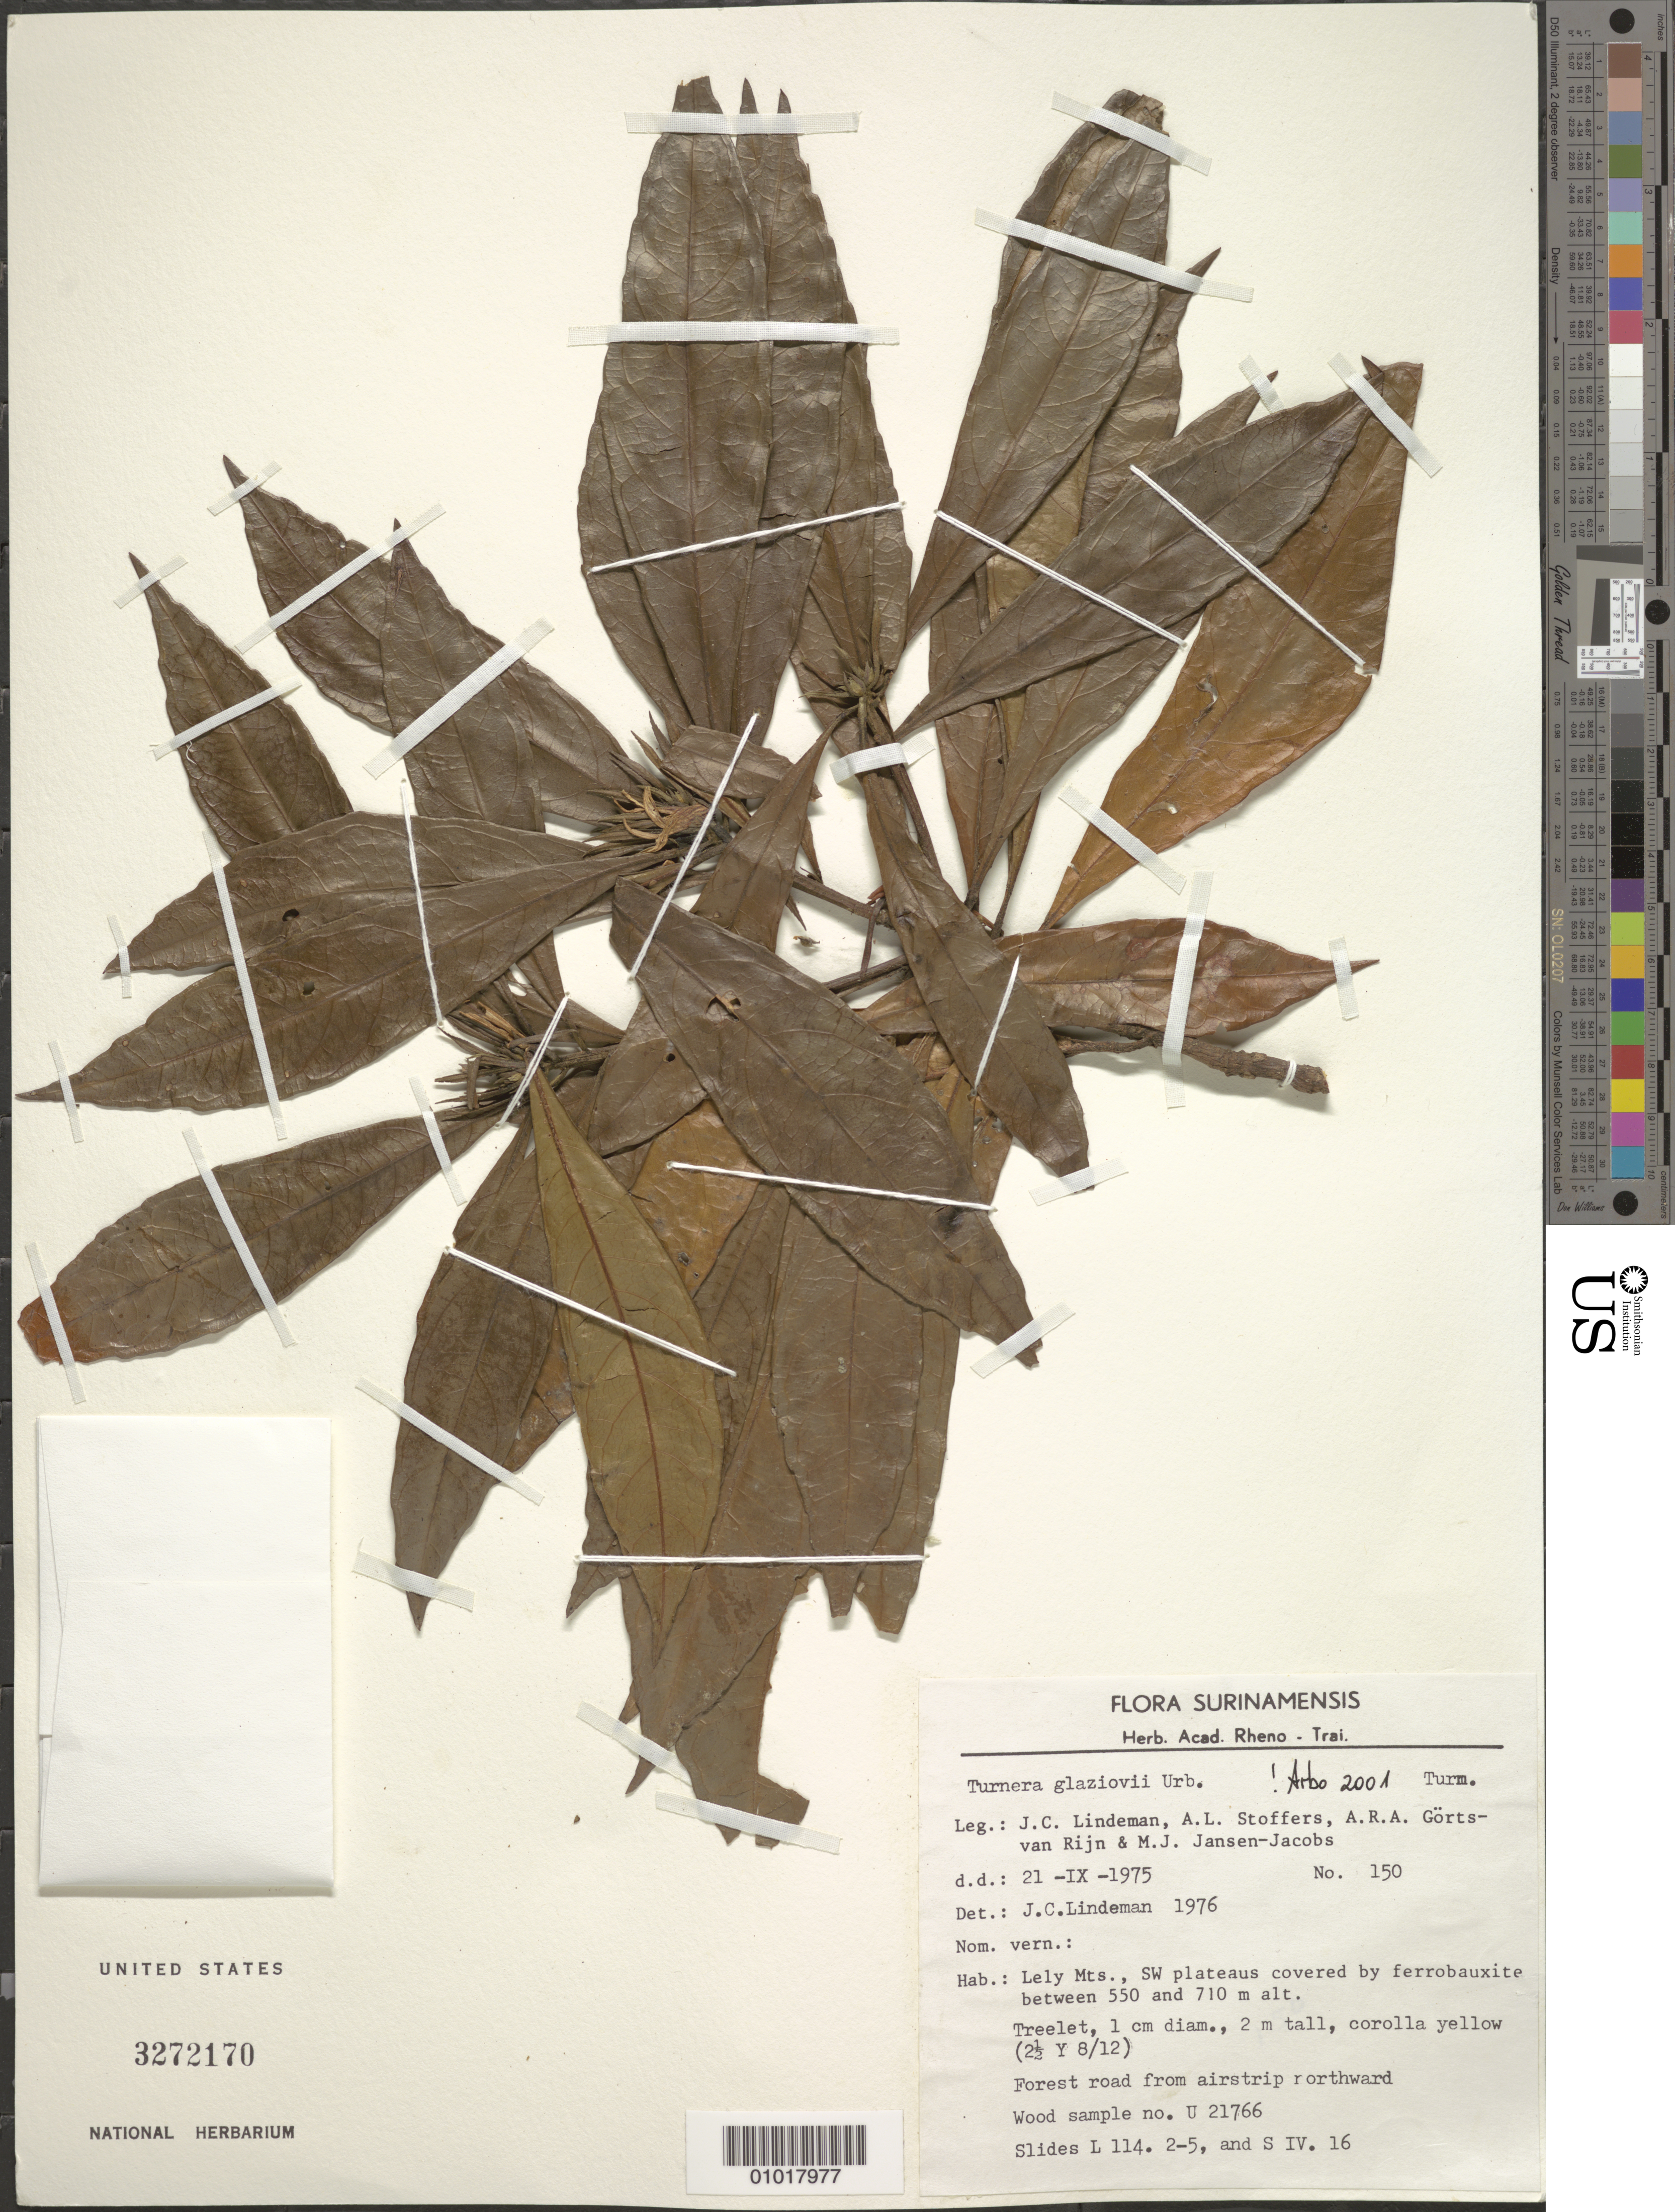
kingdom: Plantae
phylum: Tracheophyta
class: Magnoliopsida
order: Malpighiales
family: Turneraceae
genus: Turnera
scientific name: Turnera glaziovii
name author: Urb.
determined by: Arbo, M. M.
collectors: J. C. Lindeman, A. Stoffers, A. .R. A. Görts-van Rijn & Kimp, F. M. G. J. (Determiner), Jansen-Jacobs, M. J., (U), Nationaal Herbarium Nederland, Utrecht University branch (Determiner)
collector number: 150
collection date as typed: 20-Sep-75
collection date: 1975-09-20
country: Suriname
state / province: Marowijne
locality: Lely Mts., SW plateaus, forest road from airstrip northward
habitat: Plateaus covered by ferrobauxite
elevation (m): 550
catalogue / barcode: US 3272170